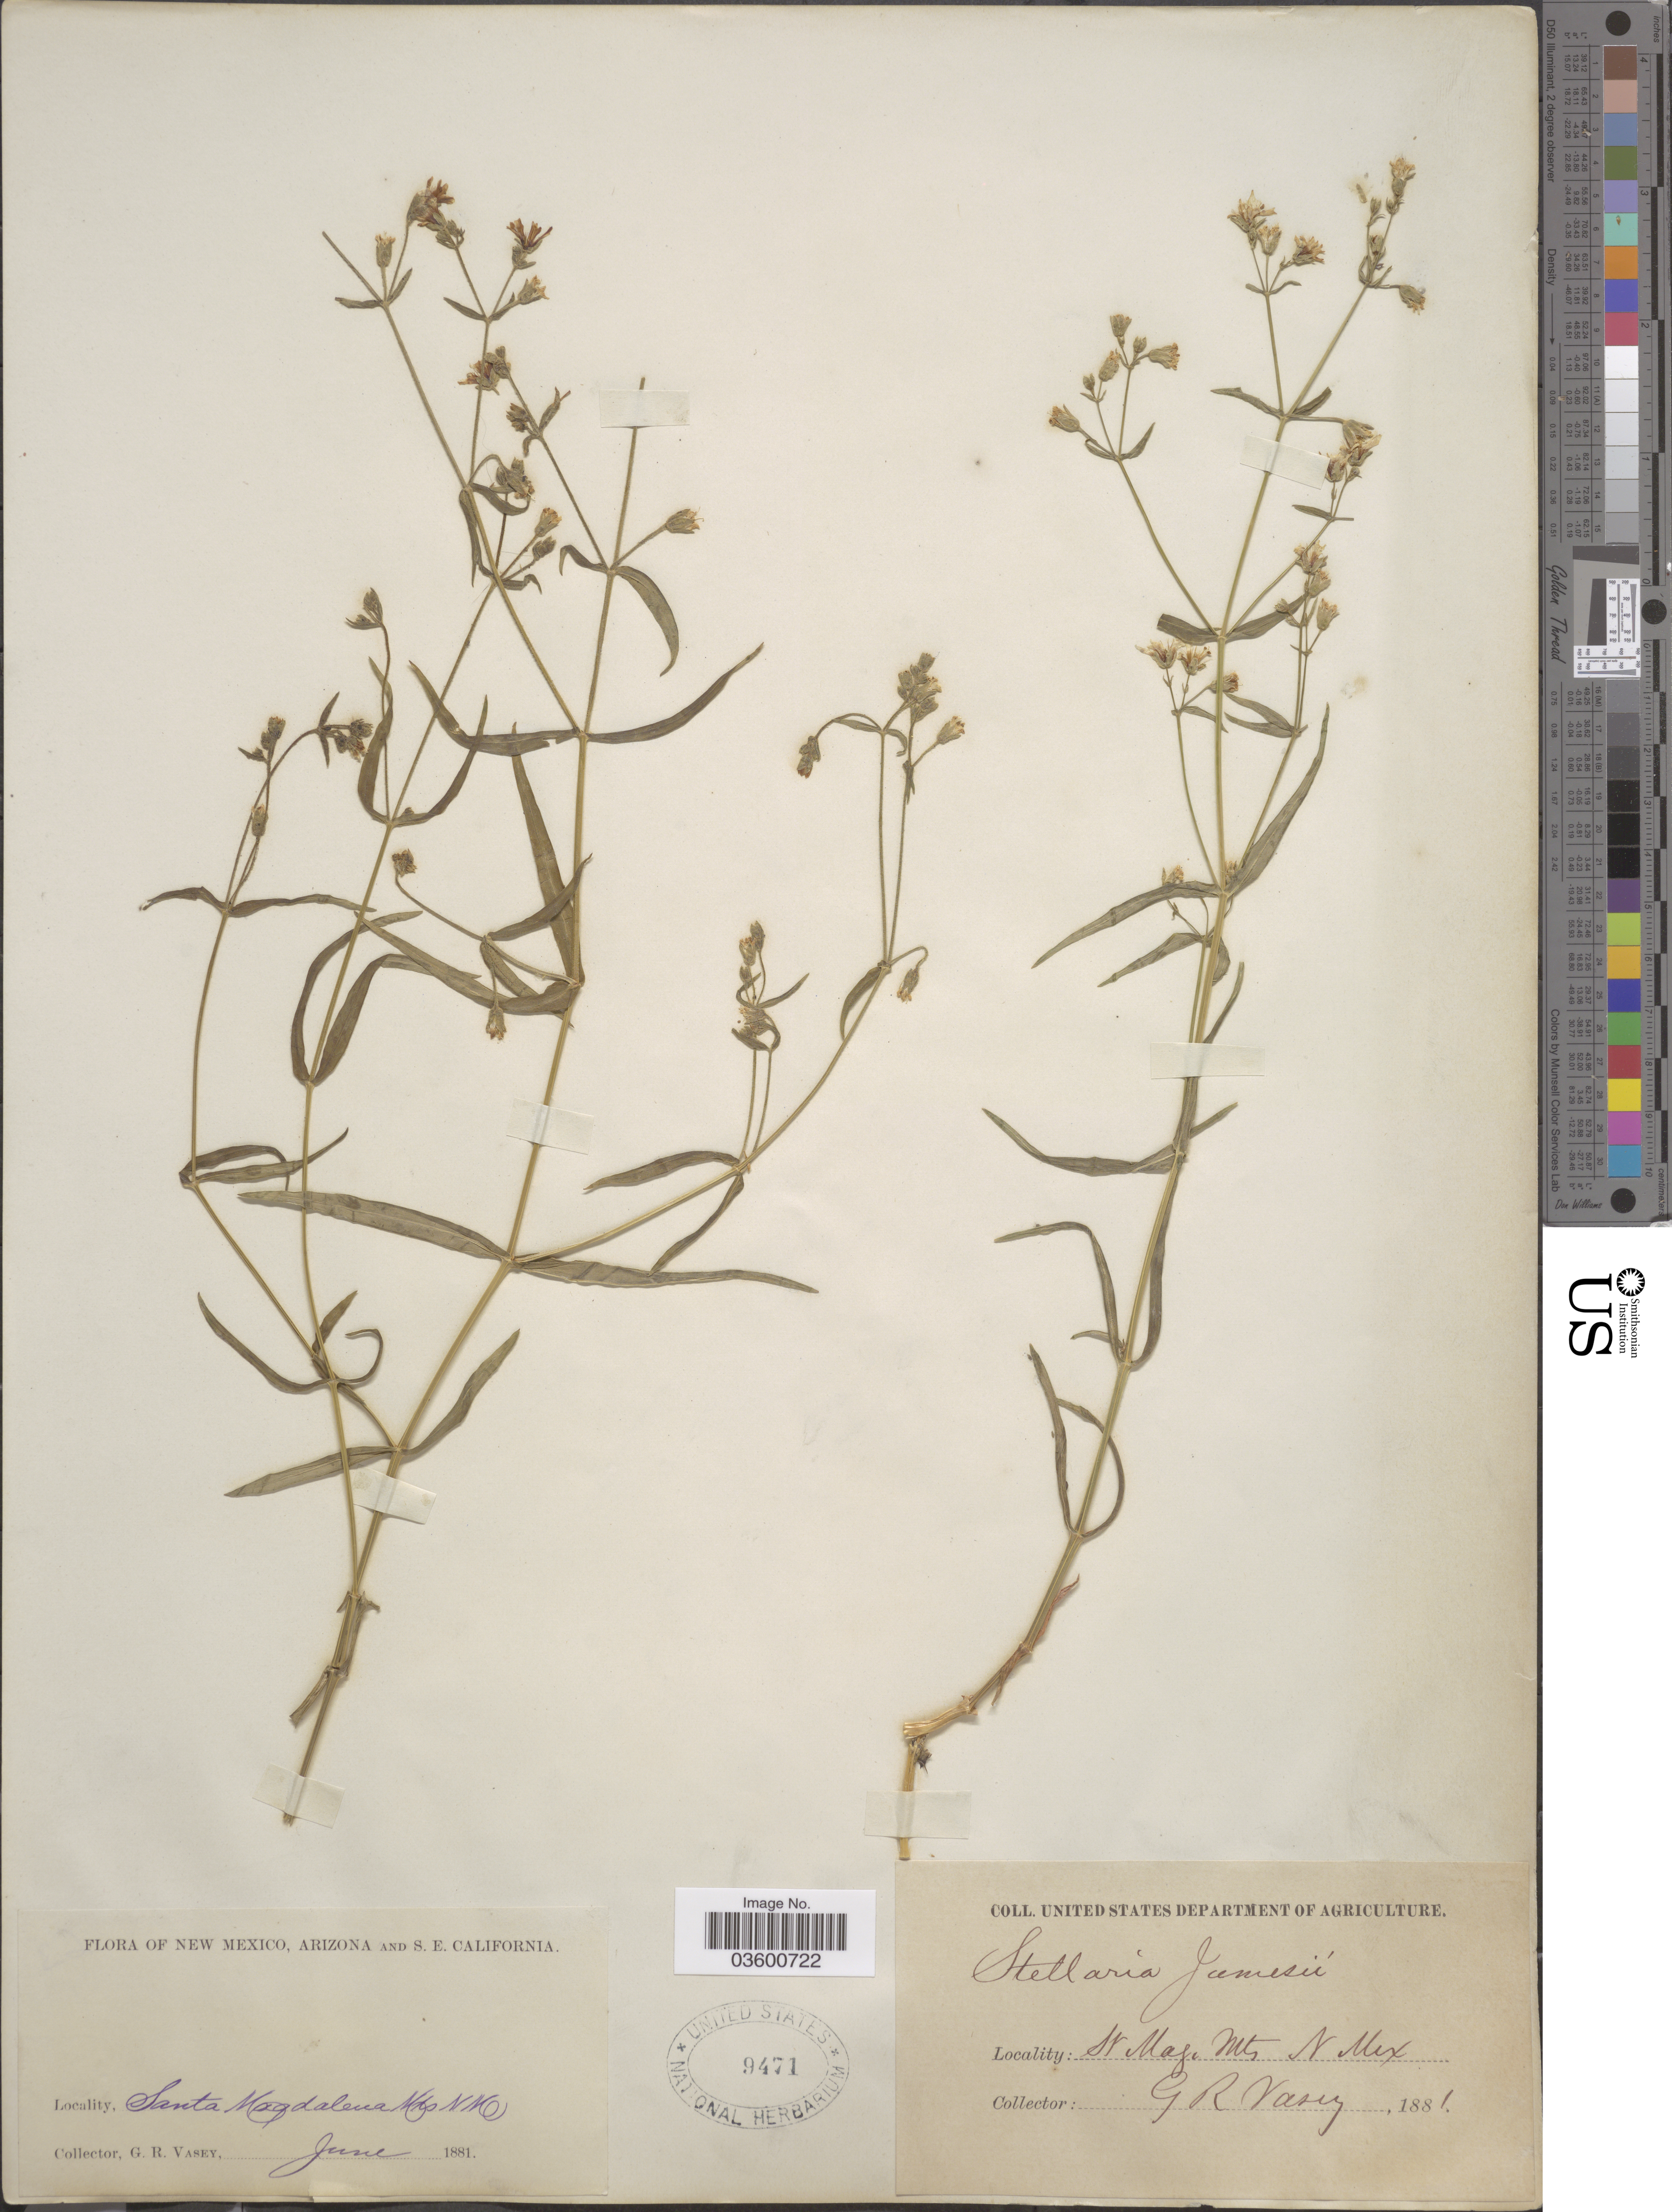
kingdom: Plantae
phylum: Tracheophyta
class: Magnoliopsida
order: Caryophyllales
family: Caryophyllaceae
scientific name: Torreyostellaria jamesiana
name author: (Torr.) Gang Yao et al.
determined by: Strong, M. T., (US), Smithsonian Institution - National Museum of Natural History (UNITED STATES)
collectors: G. R. Vasey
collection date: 1881-06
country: United States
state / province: New Mexico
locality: Santa Magdalena Mts.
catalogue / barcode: US 9471